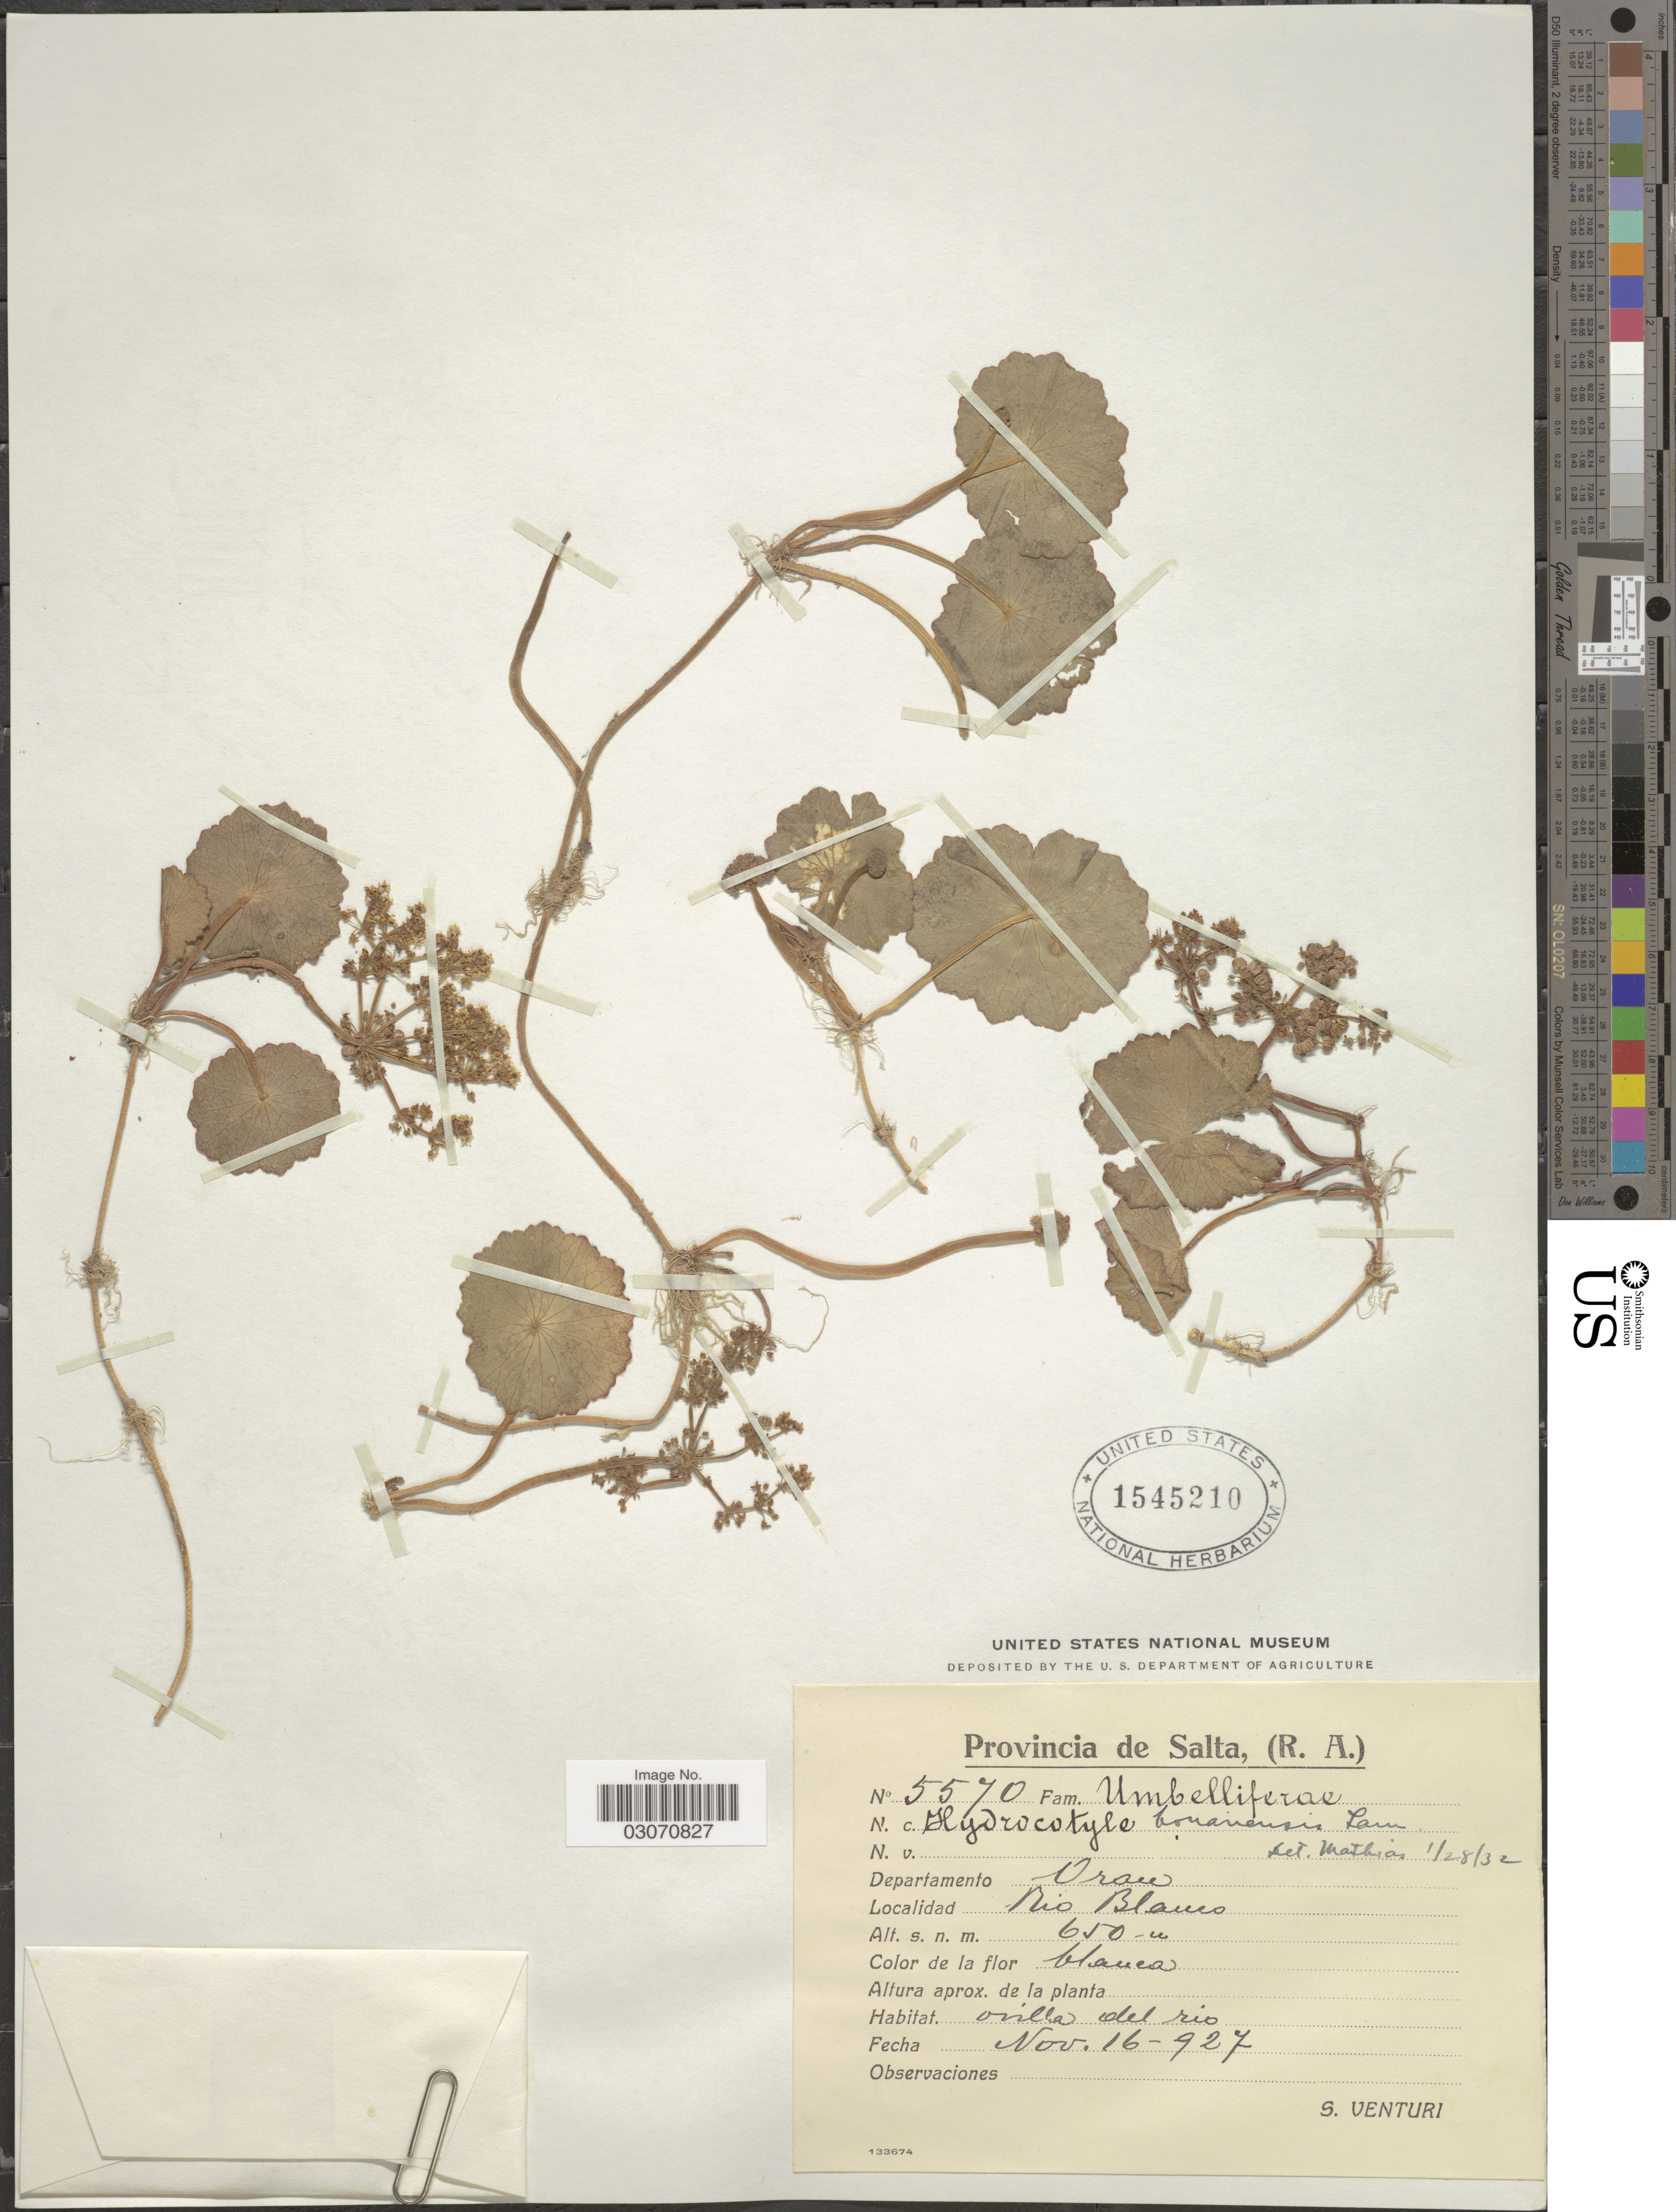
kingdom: Plantae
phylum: Tracheophyta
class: Magnoliopsida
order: Apiales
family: Araliaceae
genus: Hydrocotyle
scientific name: Hydrocotyle bonariensis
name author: Lam.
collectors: S. Venturi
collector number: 5570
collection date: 1927-11-16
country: Argentina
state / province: Salta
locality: (R.A.) Departamento Oran, Rio Blanco.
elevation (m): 650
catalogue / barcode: US 1545210